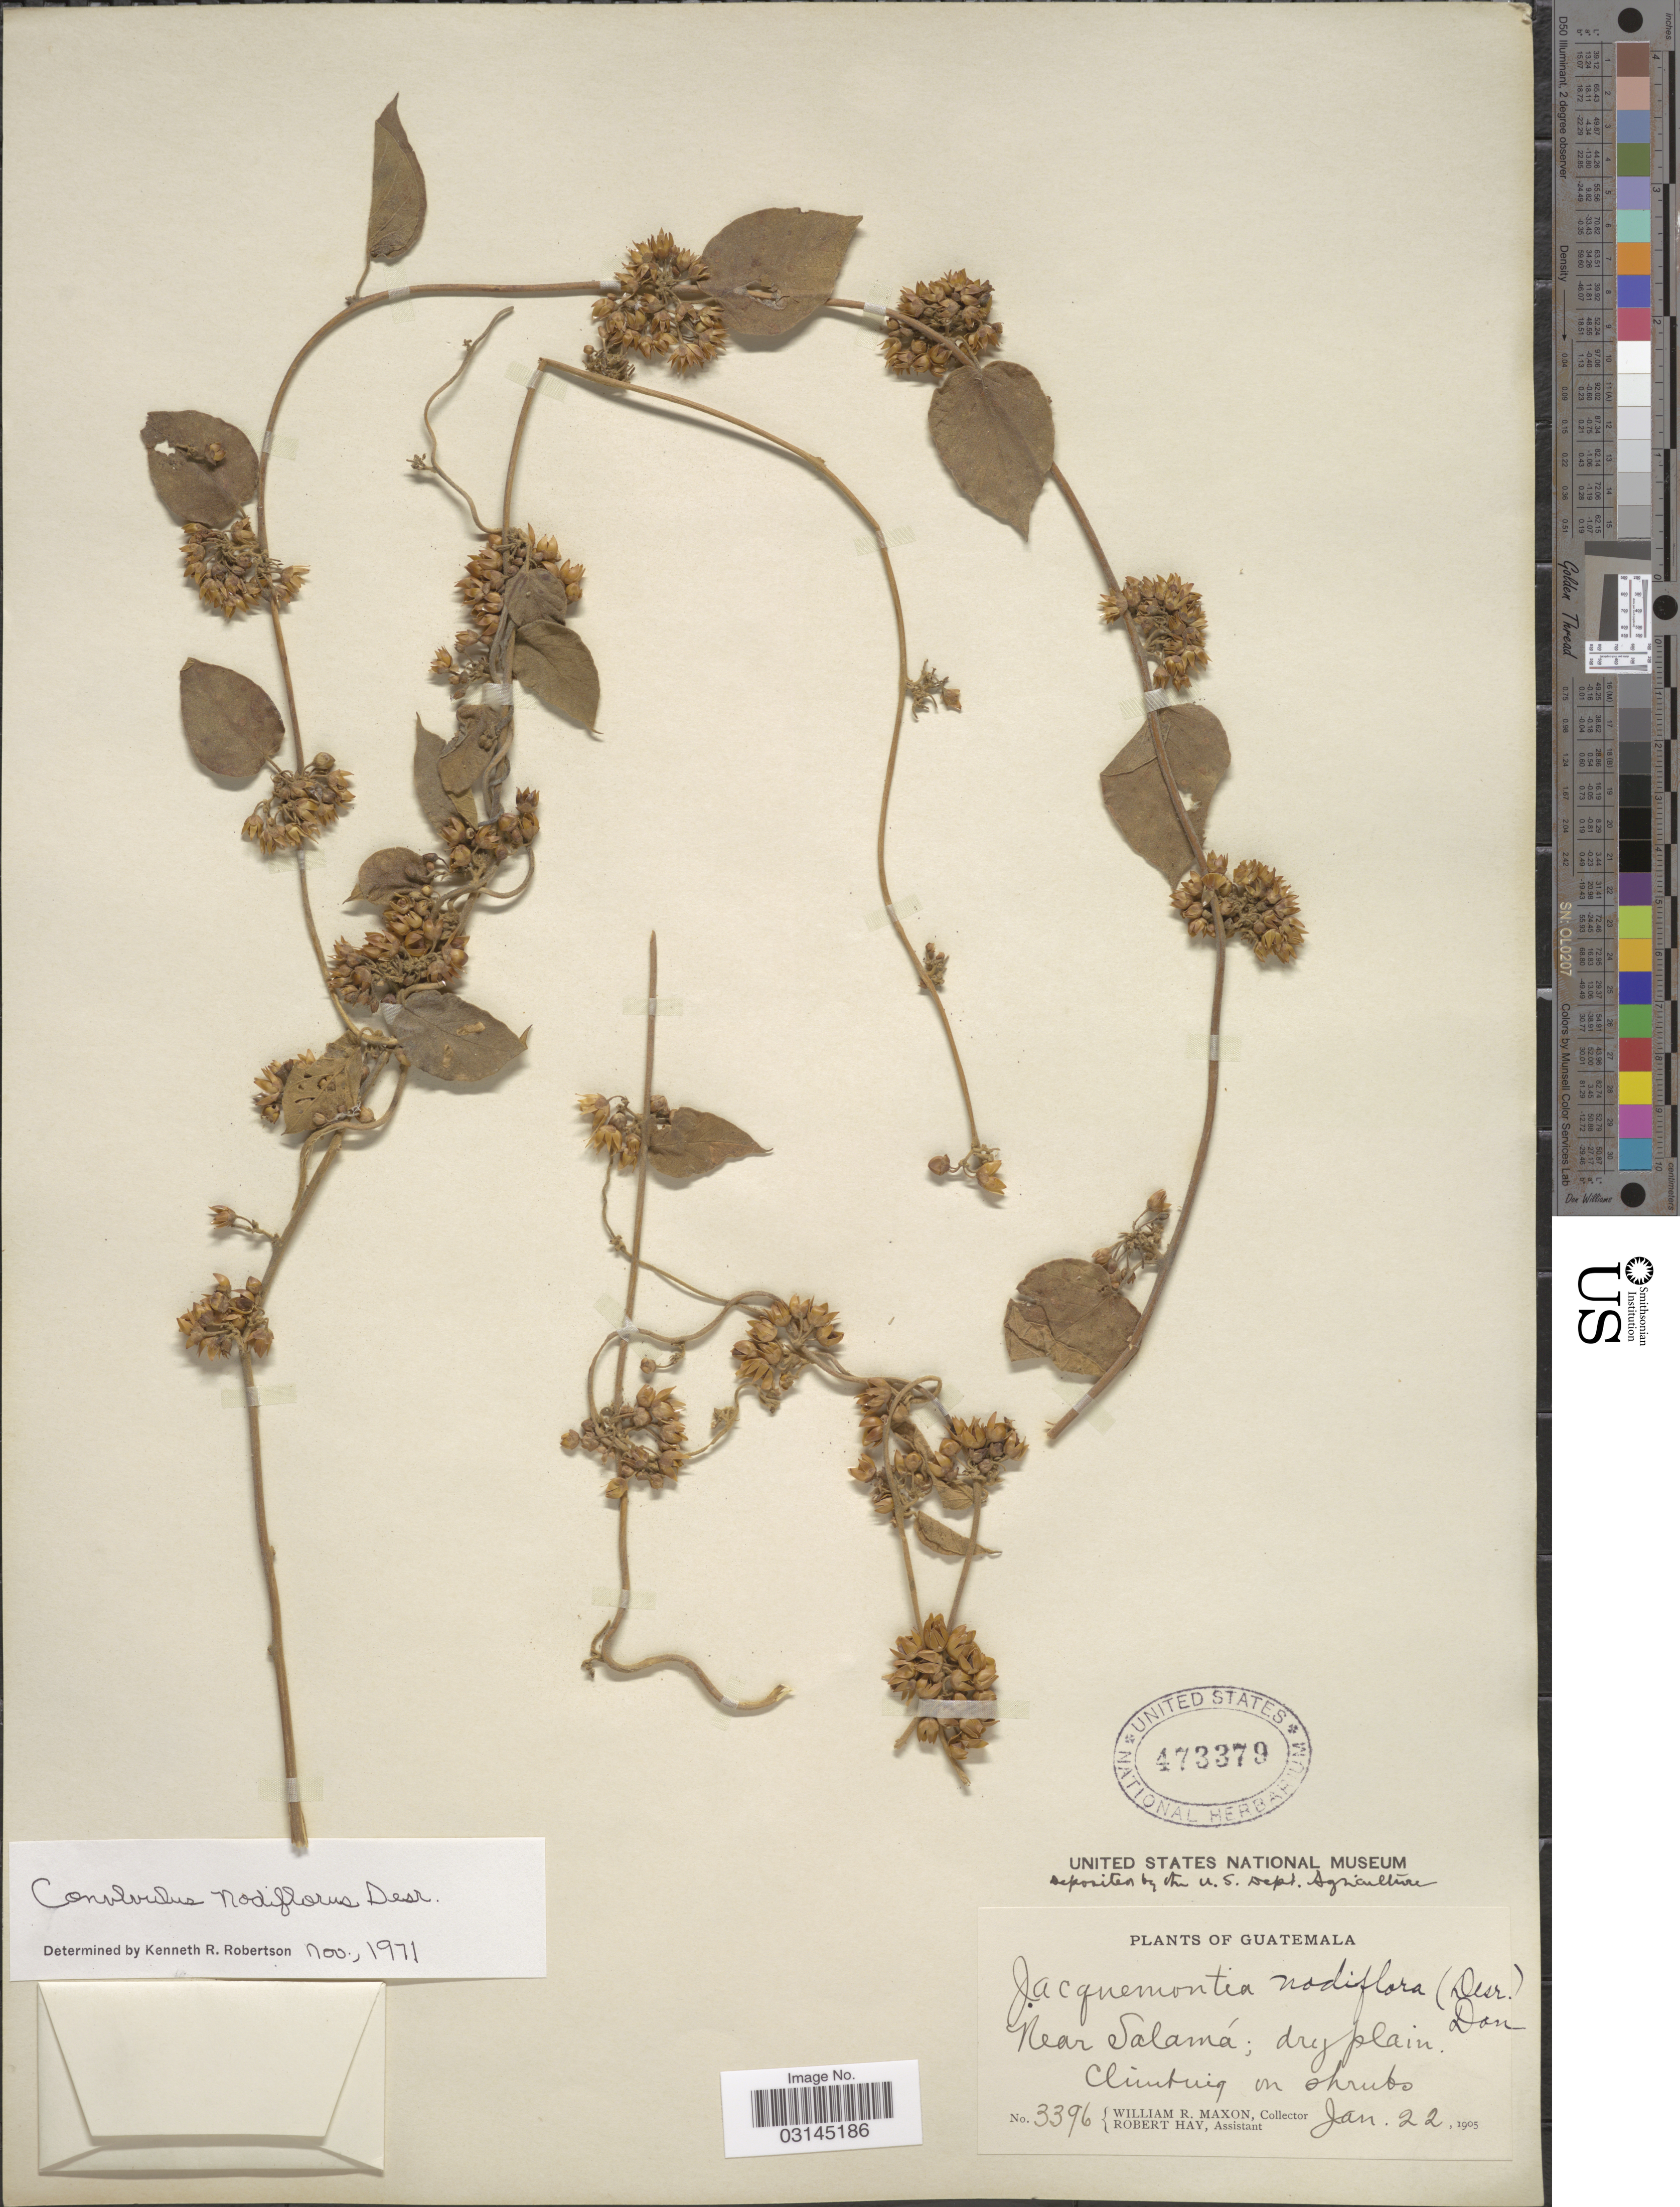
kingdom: Plantae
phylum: Tracheophyta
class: Magnoliopsida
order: Solanales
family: Convolvulaceae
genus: Convolvulus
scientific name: Convolvulus nodiflorus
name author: Desr.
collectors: W. R. Maxon & R. Hay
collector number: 3396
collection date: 1905-01-22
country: Guatemala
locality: Near Salamá; dry plain.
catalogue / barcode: US 473379